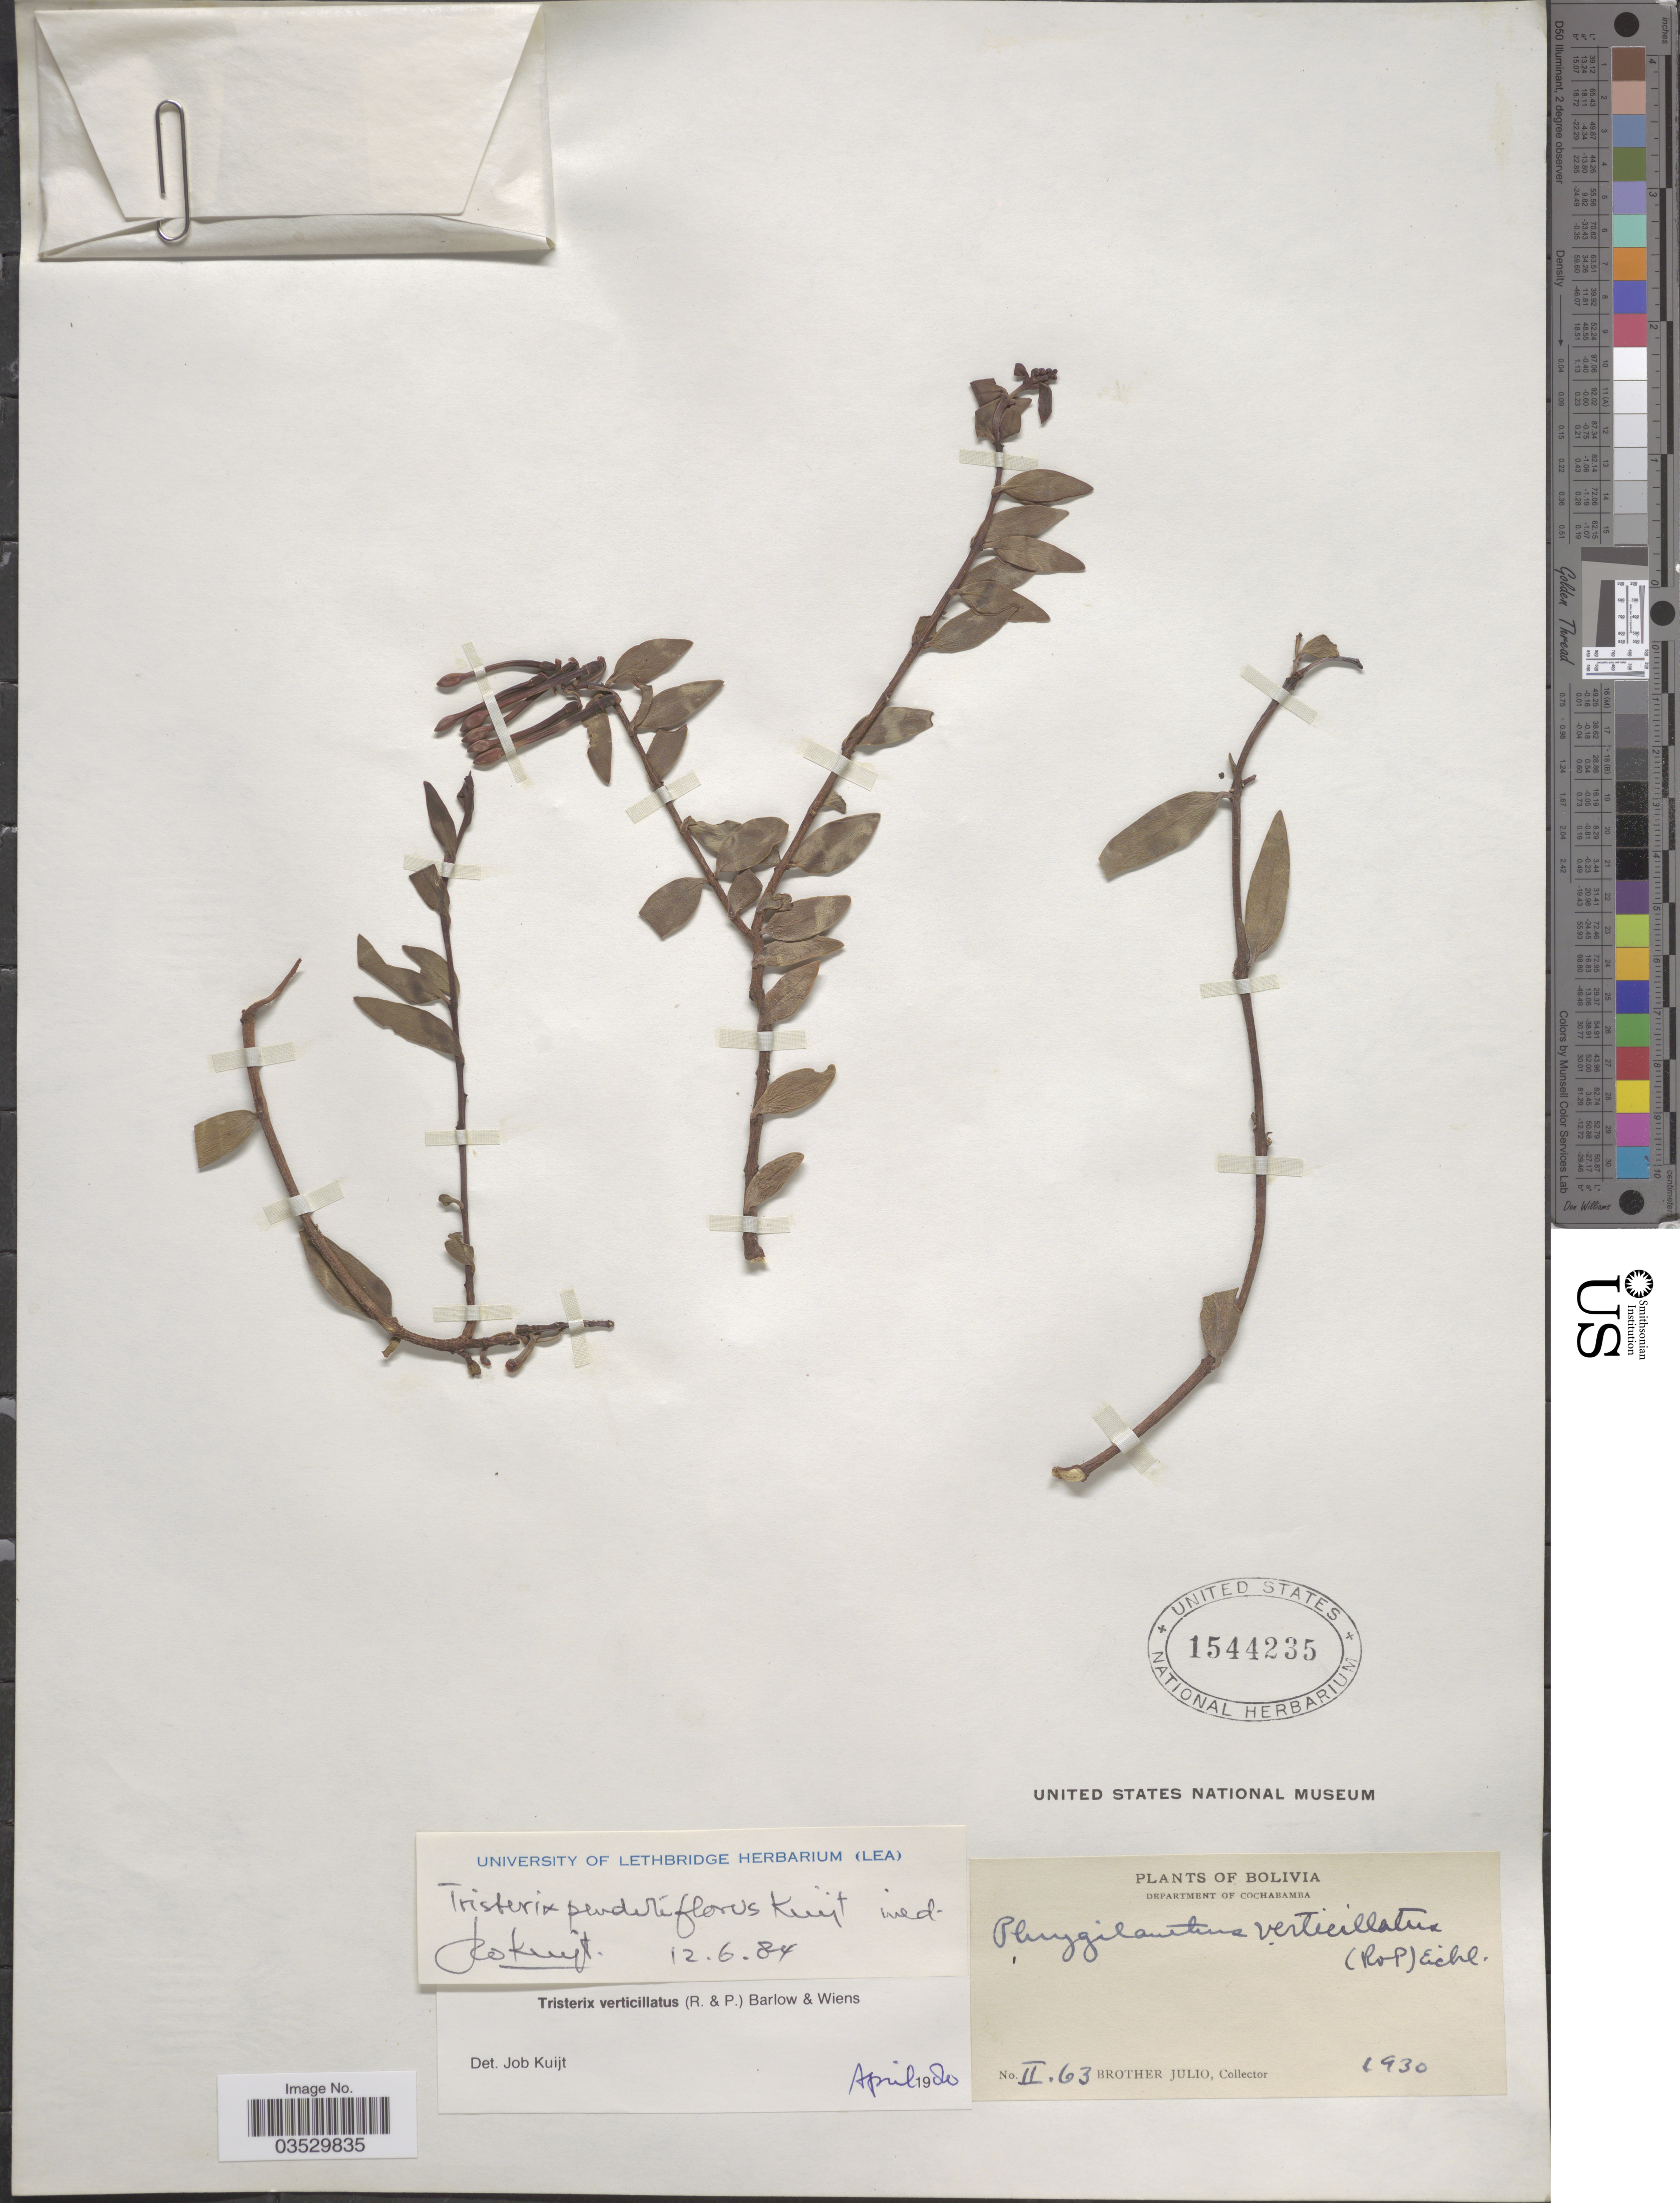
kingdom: Plantae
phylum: Tracheophyta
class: Magnoliopsida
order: Santalales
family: Loranthaceae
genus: Tristerix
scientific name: Tristerix penduliflorus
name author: Kuijt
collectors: Bro. Julio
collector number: II63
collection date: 1930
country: Bolivia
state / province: Cochabamba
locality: Department of Cochabamba.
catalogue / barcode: US 1544235